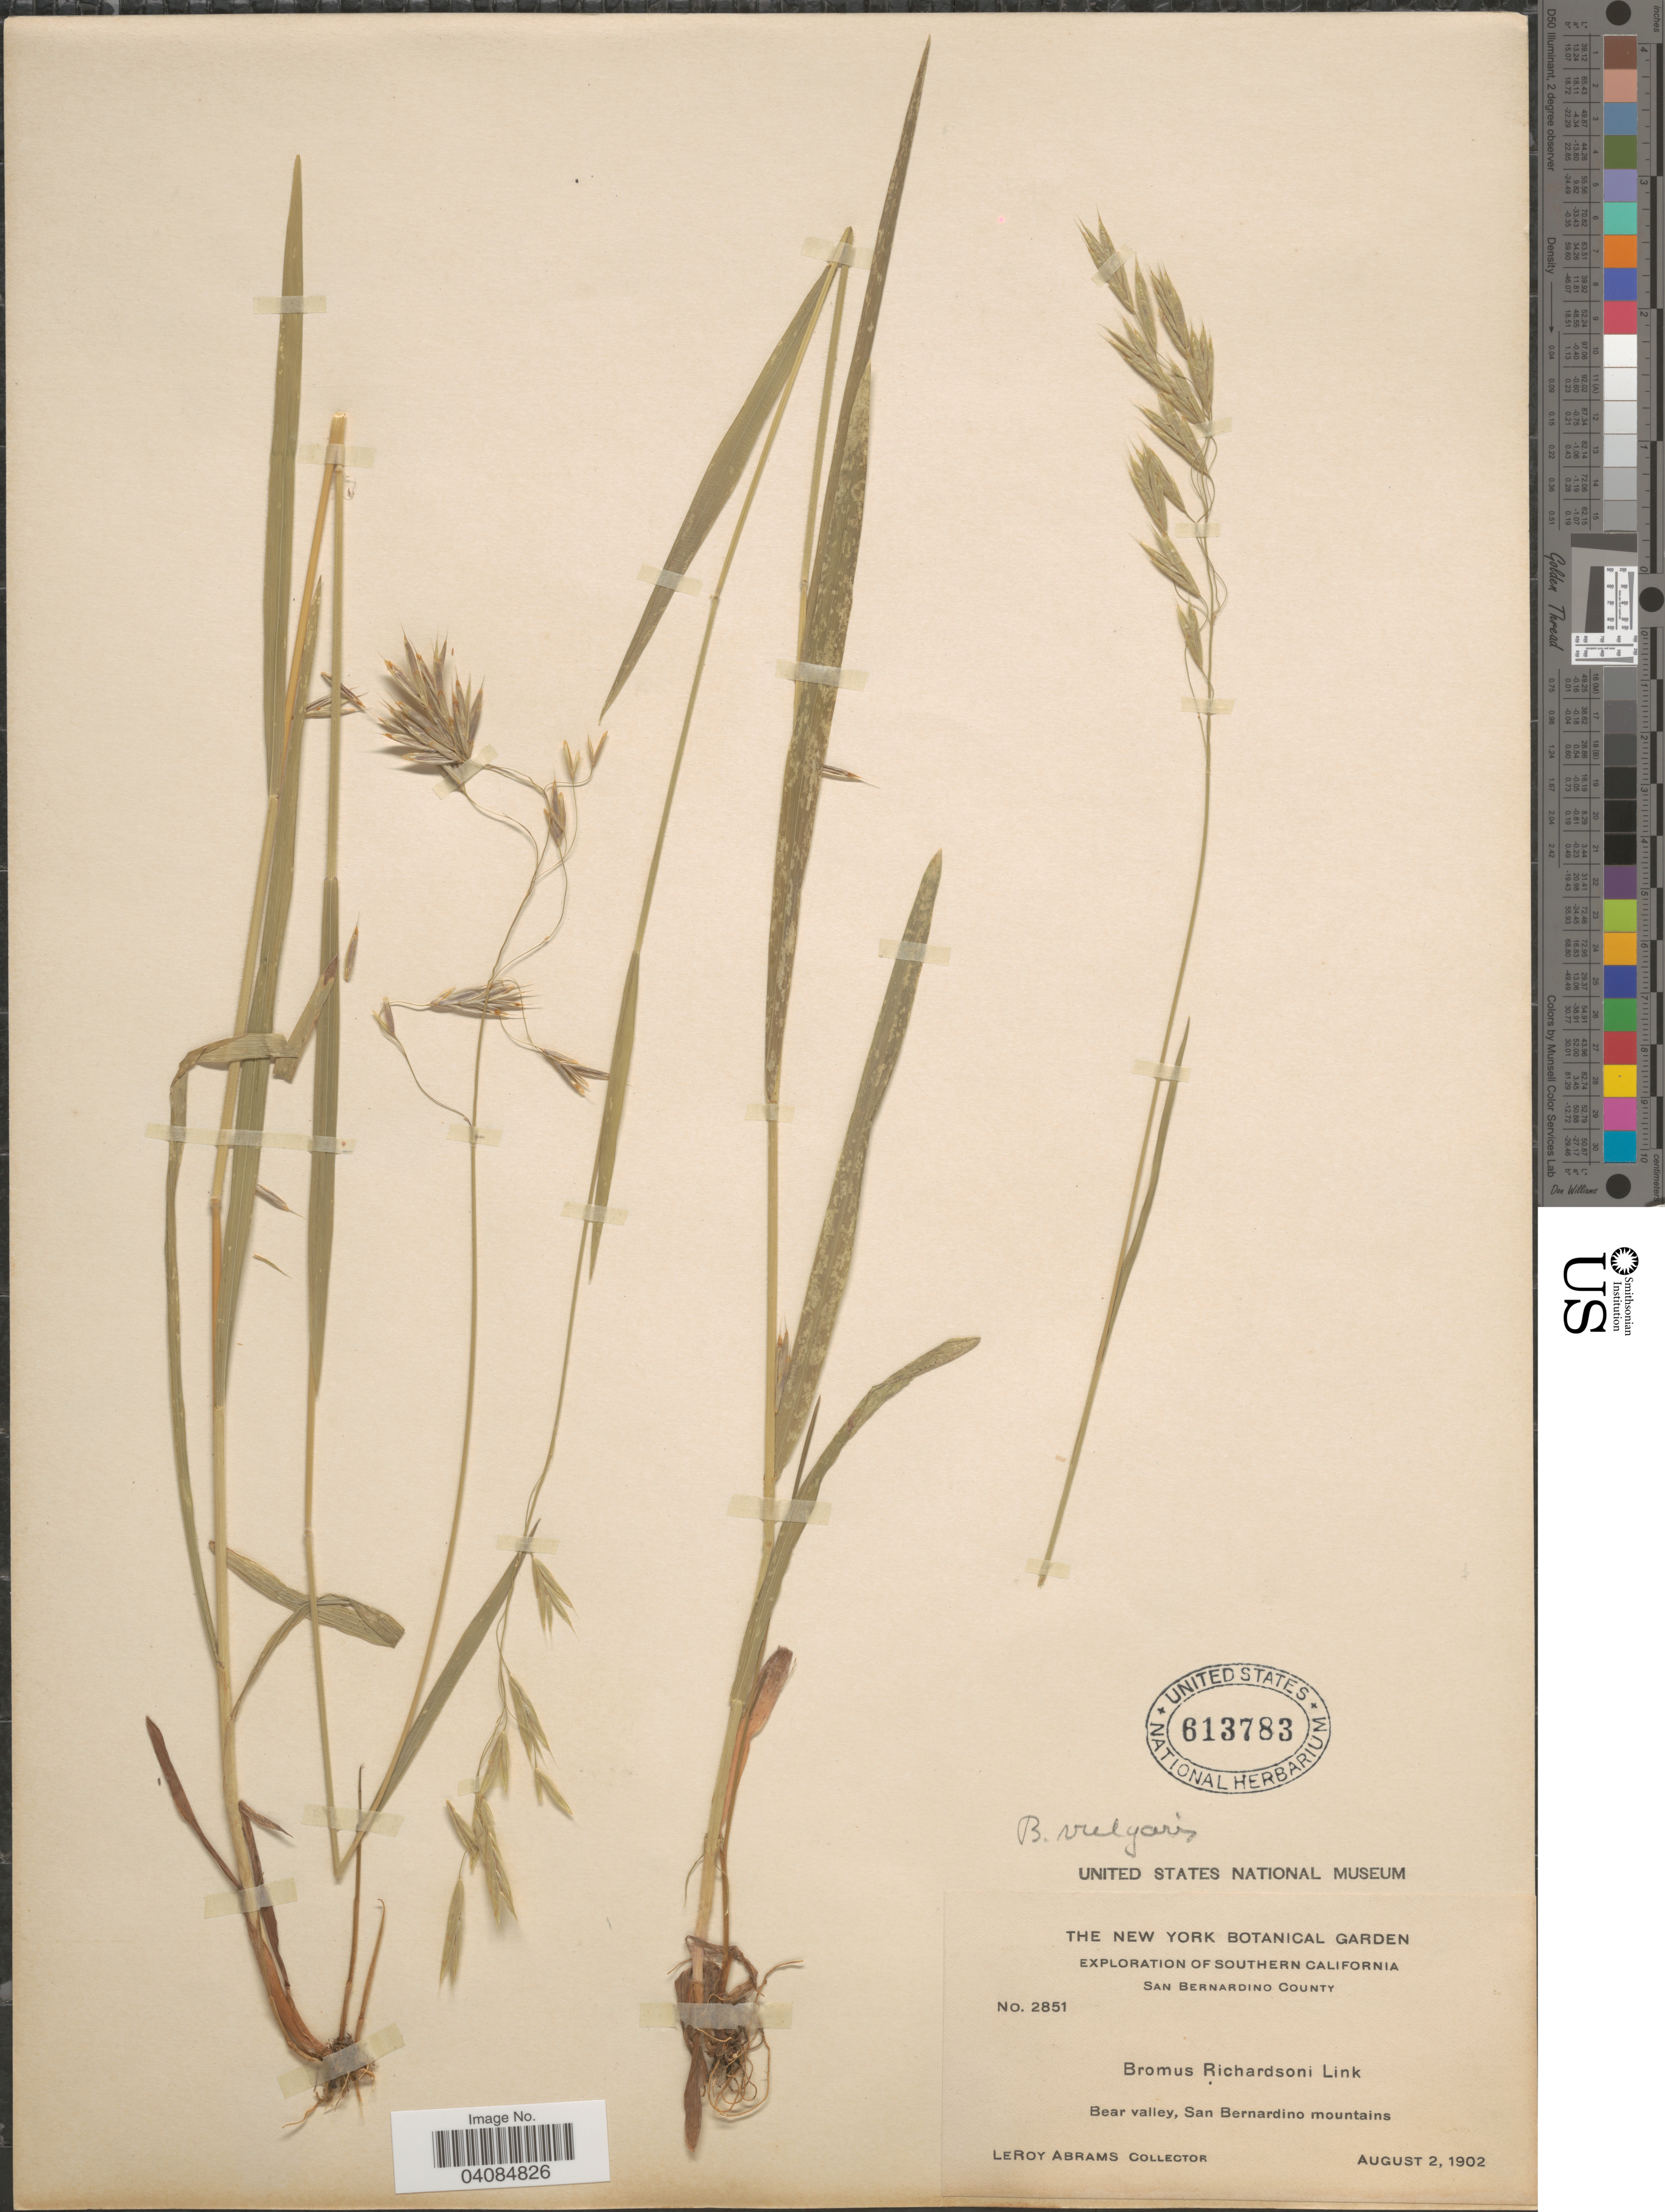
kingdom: Plantae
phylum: Tracheophyta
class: Liliopsida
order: Poales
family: Poaceae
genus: Bromus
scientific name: Bromus richardsonii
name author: Link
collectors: L. Abrams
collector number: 2851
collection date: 1902-08-02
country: United States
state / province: California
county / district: San Bernardino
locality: Exploration of Southern California. San Bernardino County. Bear valley, San Bernardino mountains.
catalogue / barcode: US 613783